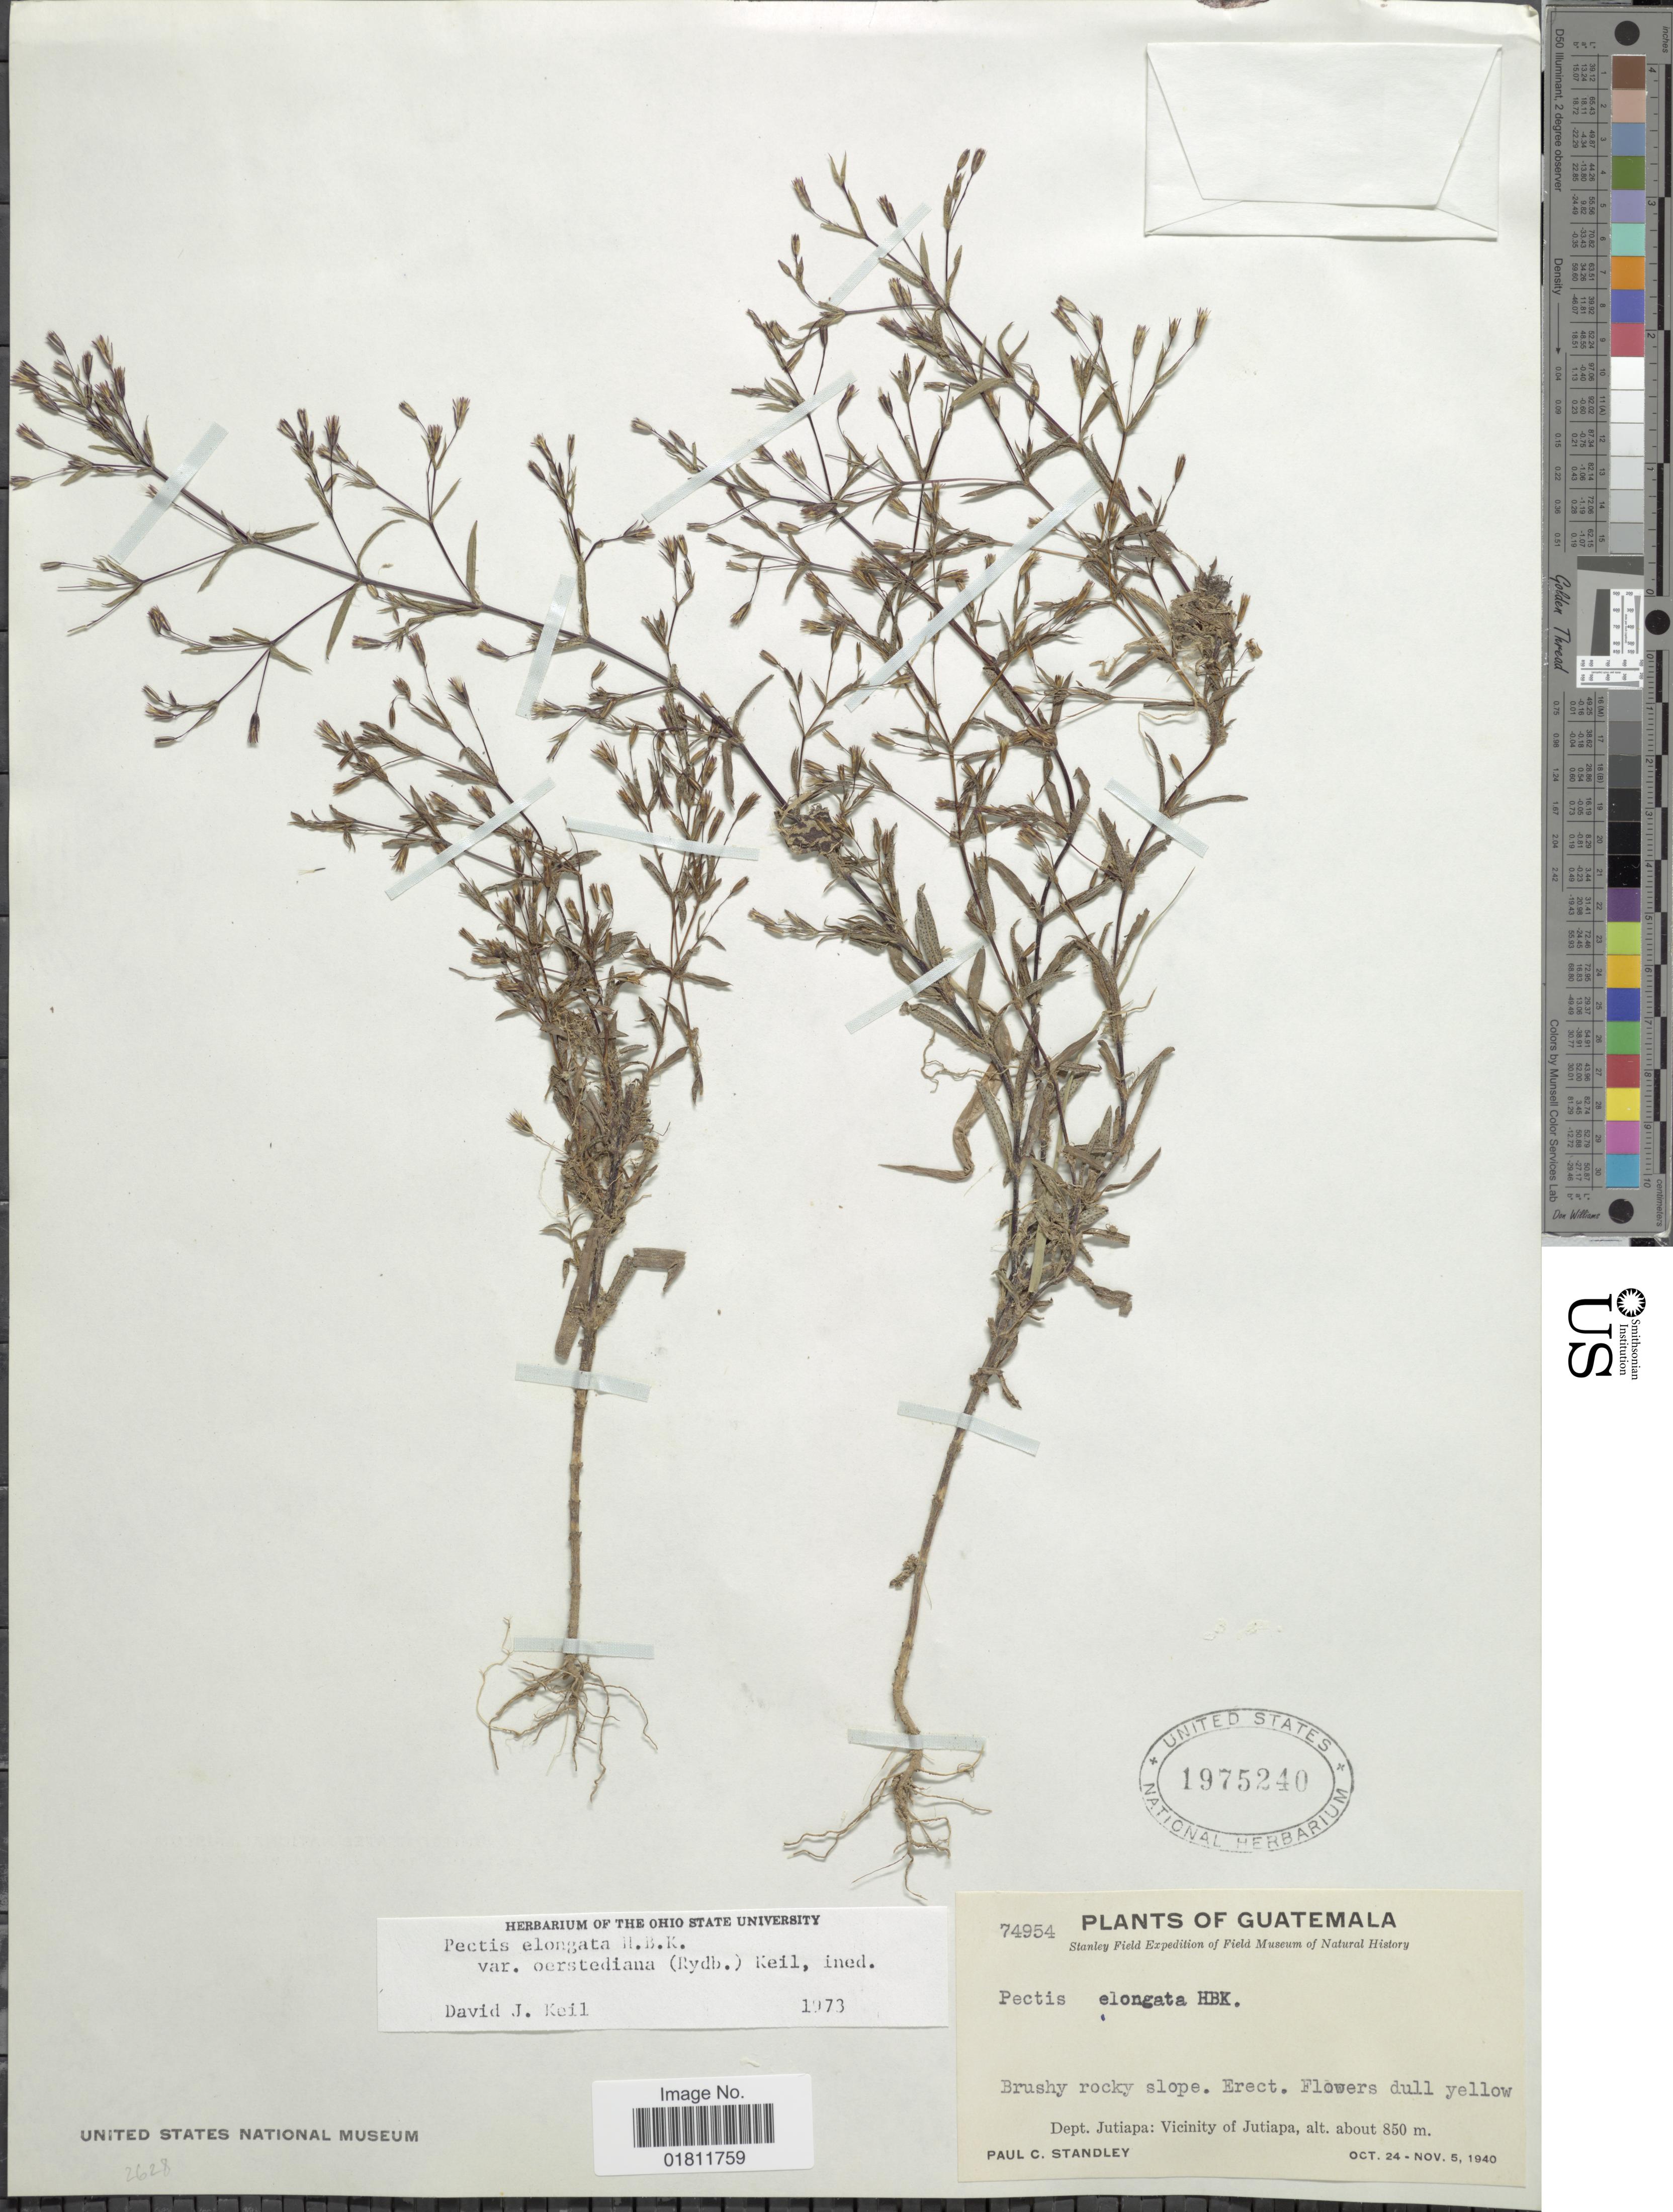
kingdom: Plantae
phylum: Tracheophyta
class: Magnoliopsida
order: Asterales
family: Asteraceae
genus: Pectis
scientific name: Pectis elongata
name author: Kunth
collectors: P. C. Standley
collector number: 74954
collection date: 1940-10-24/1940-11-05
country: Guatemala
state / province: Jutiapa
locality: Dept. Jutiapa: Vicinity of Jutiapa.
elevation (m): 850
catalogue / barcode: US 1975240